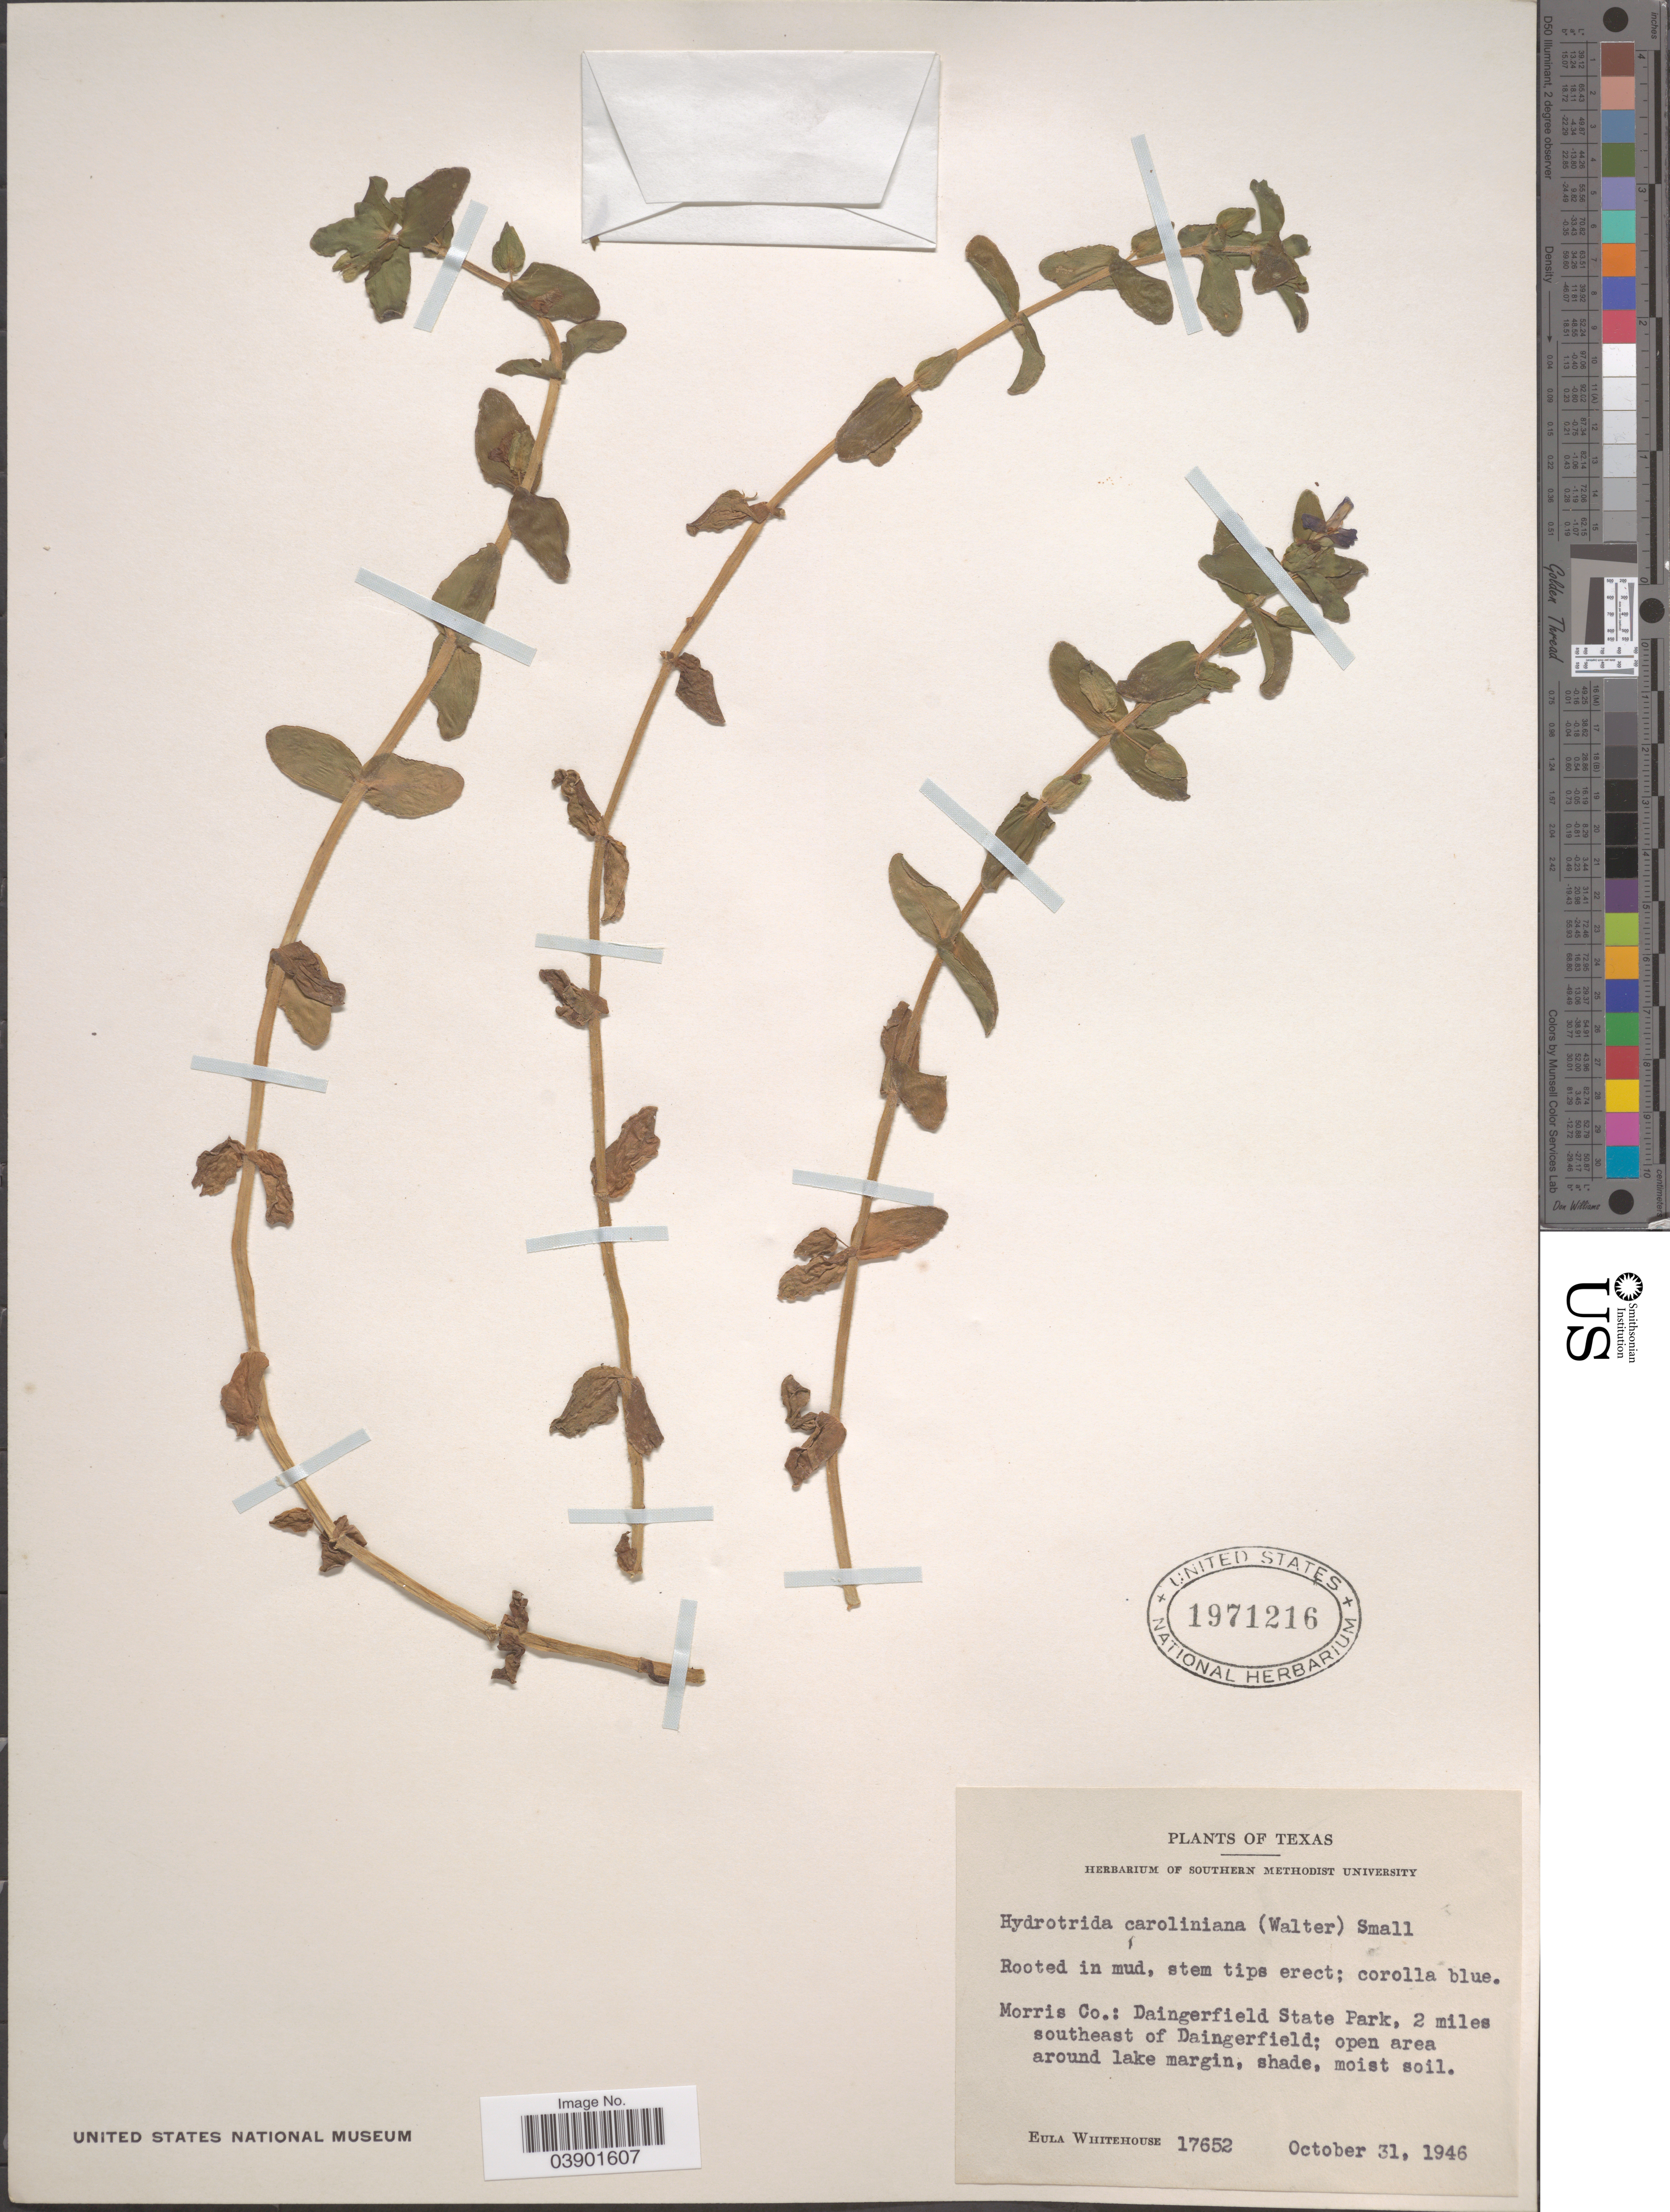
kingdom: Plantae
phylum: Tracheophyta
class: Magnoliopsida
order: Lamiales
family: Plantaginaceae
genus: Bacopa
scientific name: Bacopa caroliniana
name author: (Walter) B.L. Rob.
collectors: E. Whitehouse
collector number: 17652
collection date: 1946-10-31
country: United States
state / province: Texas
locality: Morris Co.: Daingerfield State Park, 2 miles southeast of Daingerfield.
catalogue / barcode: US 1971216